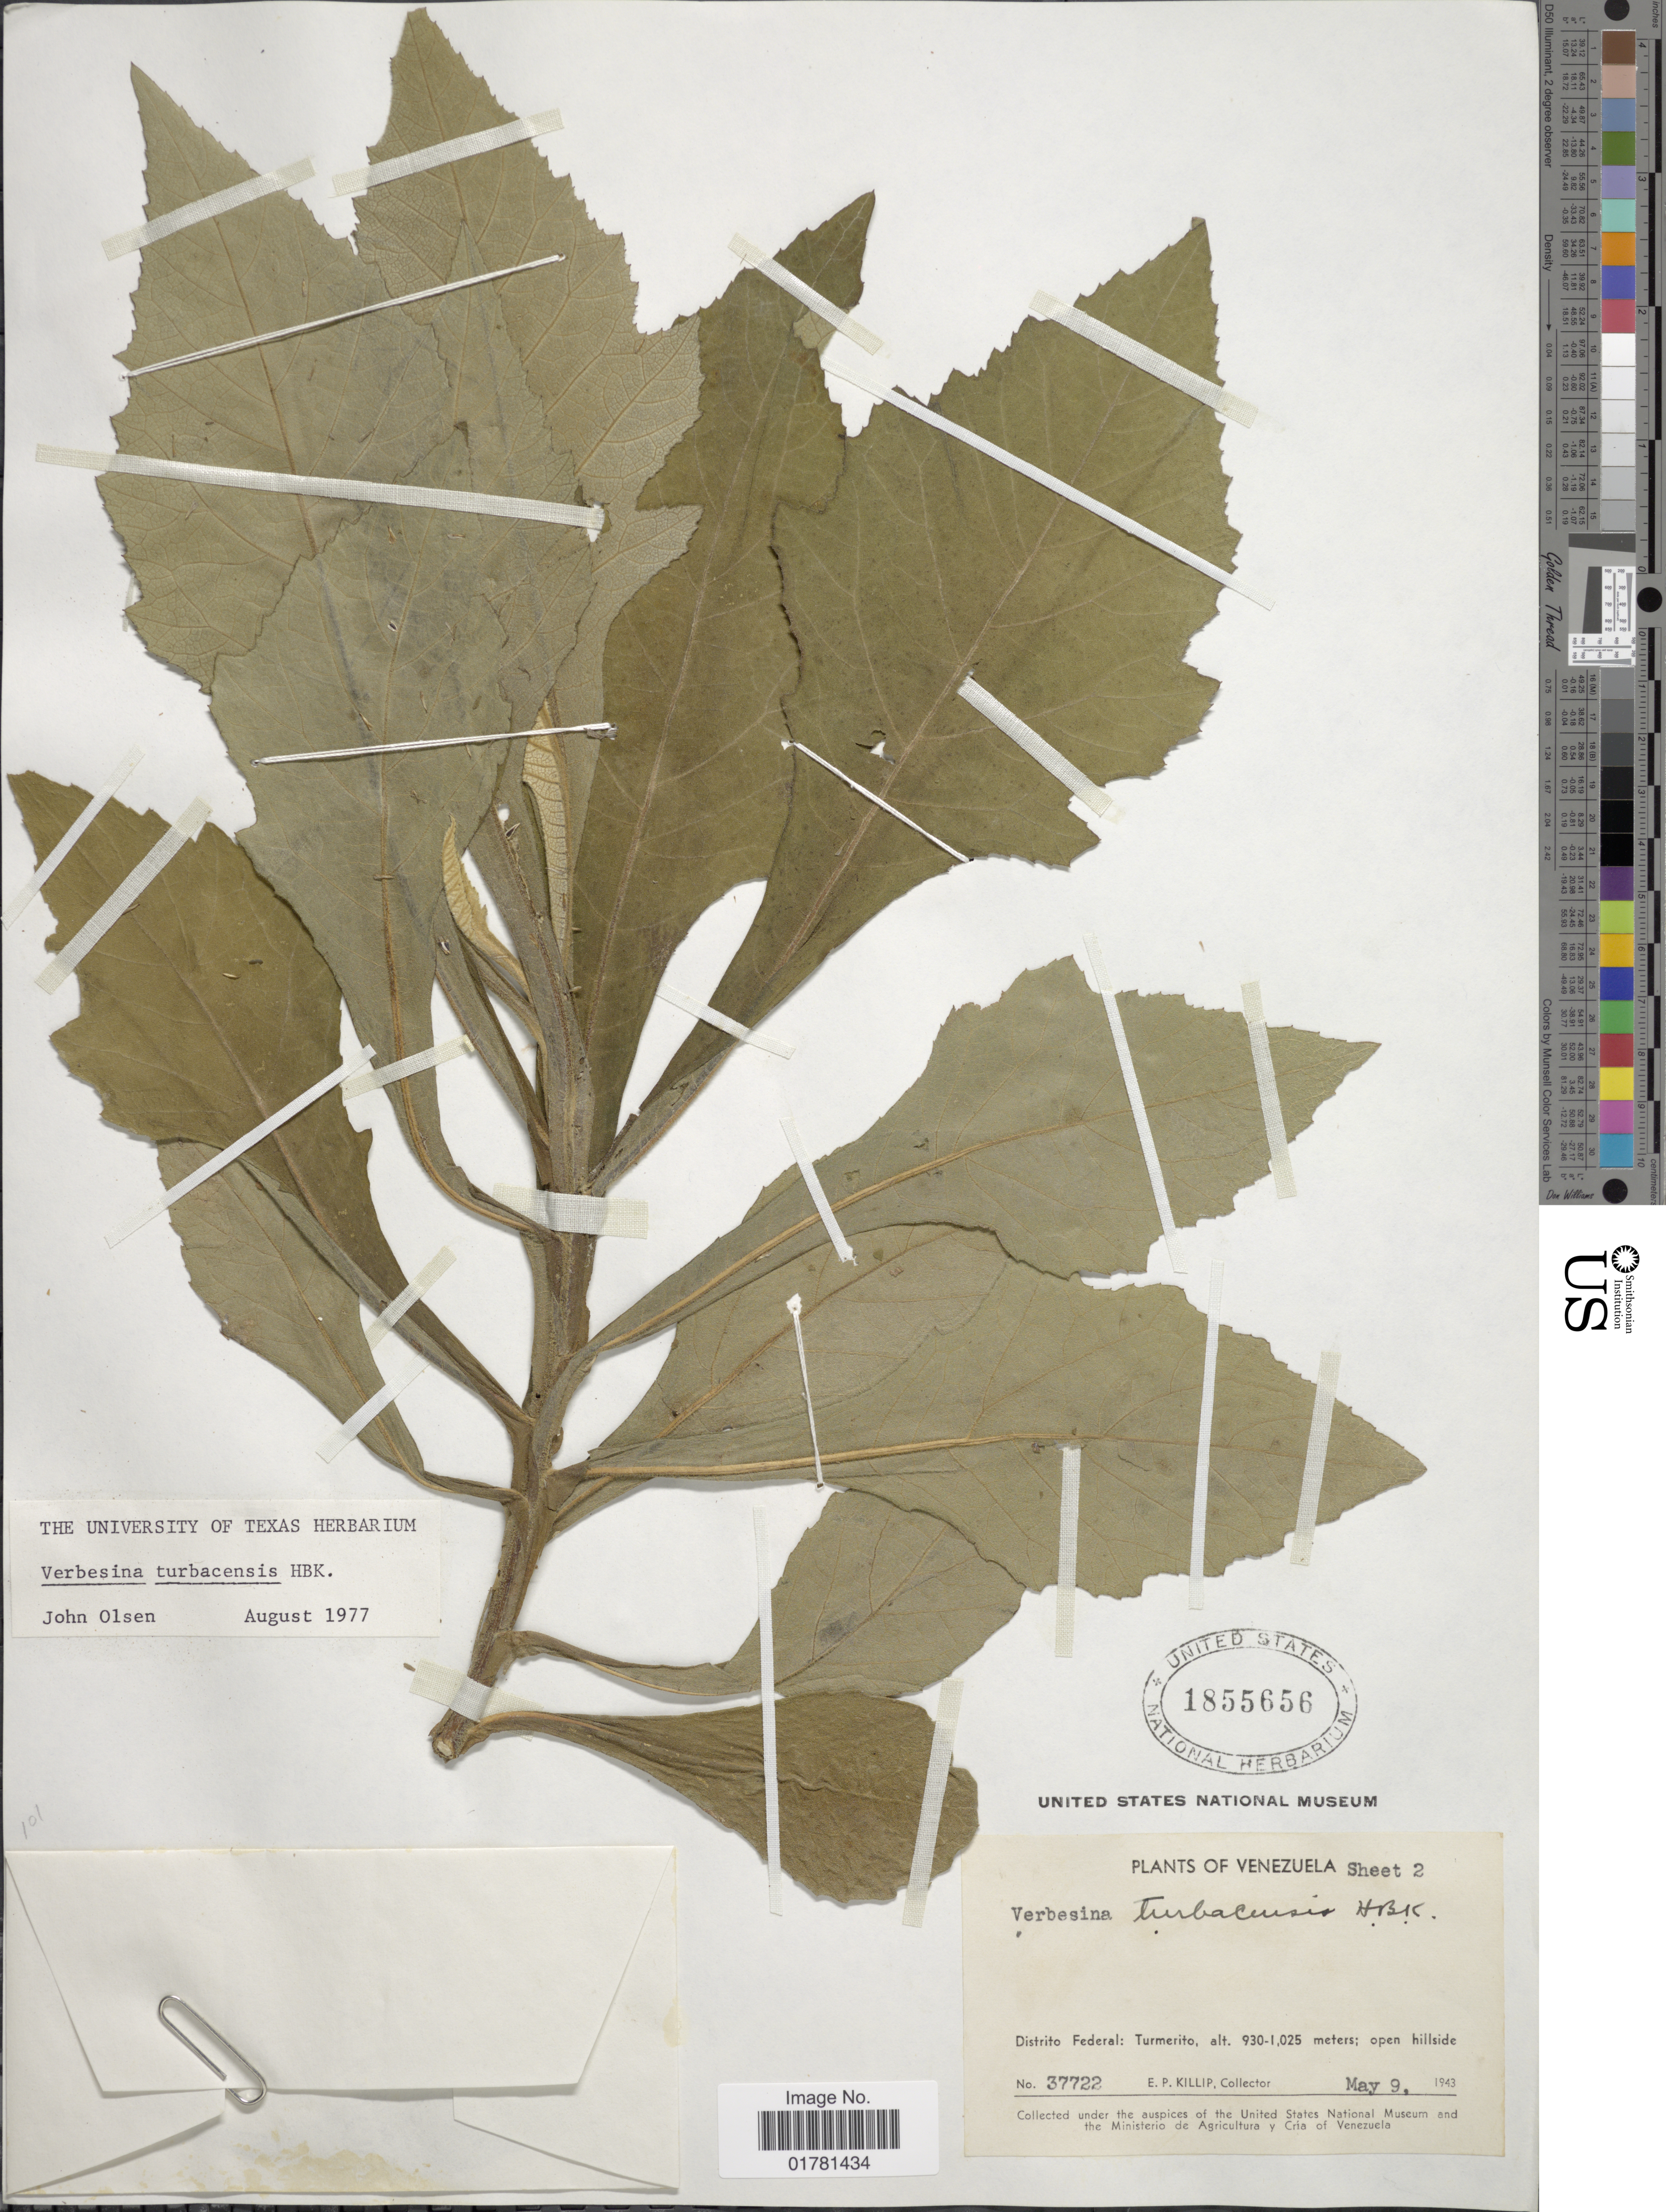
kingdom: Plantae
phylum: Tracheophyta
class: Magnoliopsida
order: Asterales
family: Asteraceae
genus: Verbesina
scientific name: Verbesina turbacensis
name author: Kunth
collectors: E. P. Killip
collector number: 37722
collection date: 1943-05-09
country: Venezuela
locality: Distrito Federal: Turmerito; open hillside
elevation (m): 930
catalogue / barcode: US 1855656